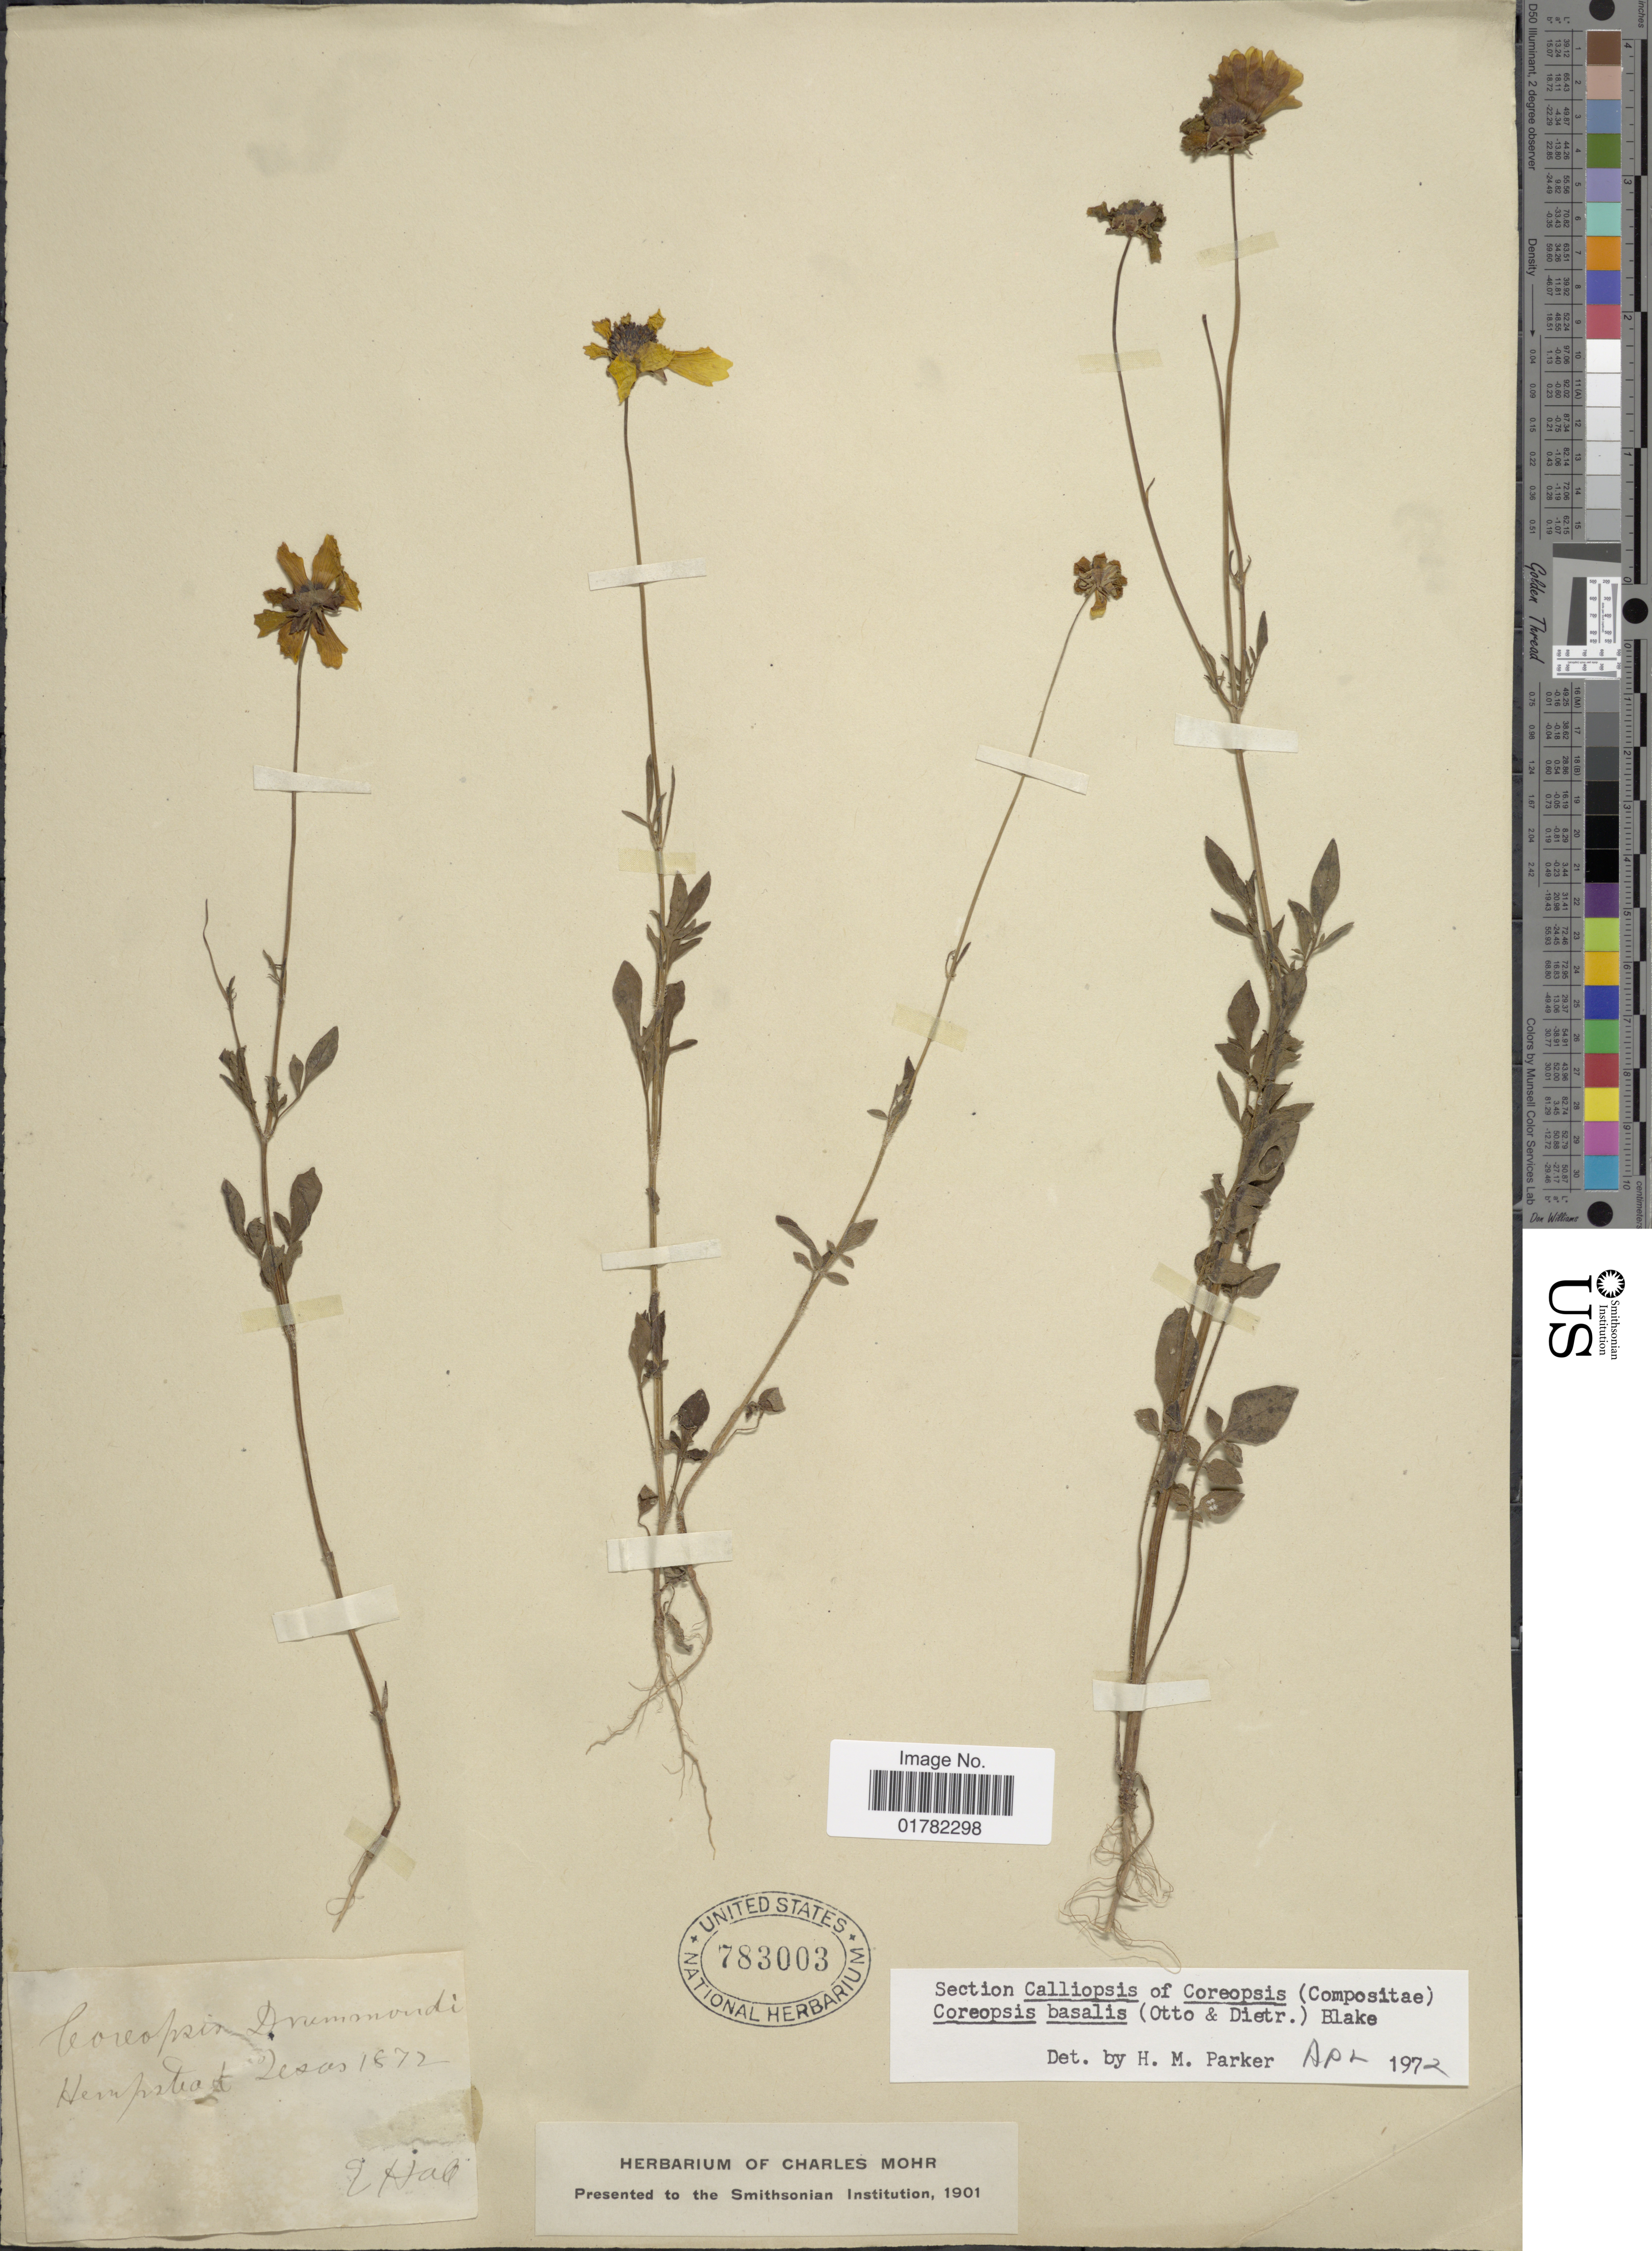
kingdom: Plantae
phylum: Tracheophyta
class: Magnoliopsida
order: Asterales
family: Asteraceae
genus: Coreopsis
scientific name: Coreopsis basalis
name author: S.F. Blake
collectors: E. Hall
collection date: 1872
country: United States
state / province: Texas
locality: Hempstead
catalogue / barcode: US 783003